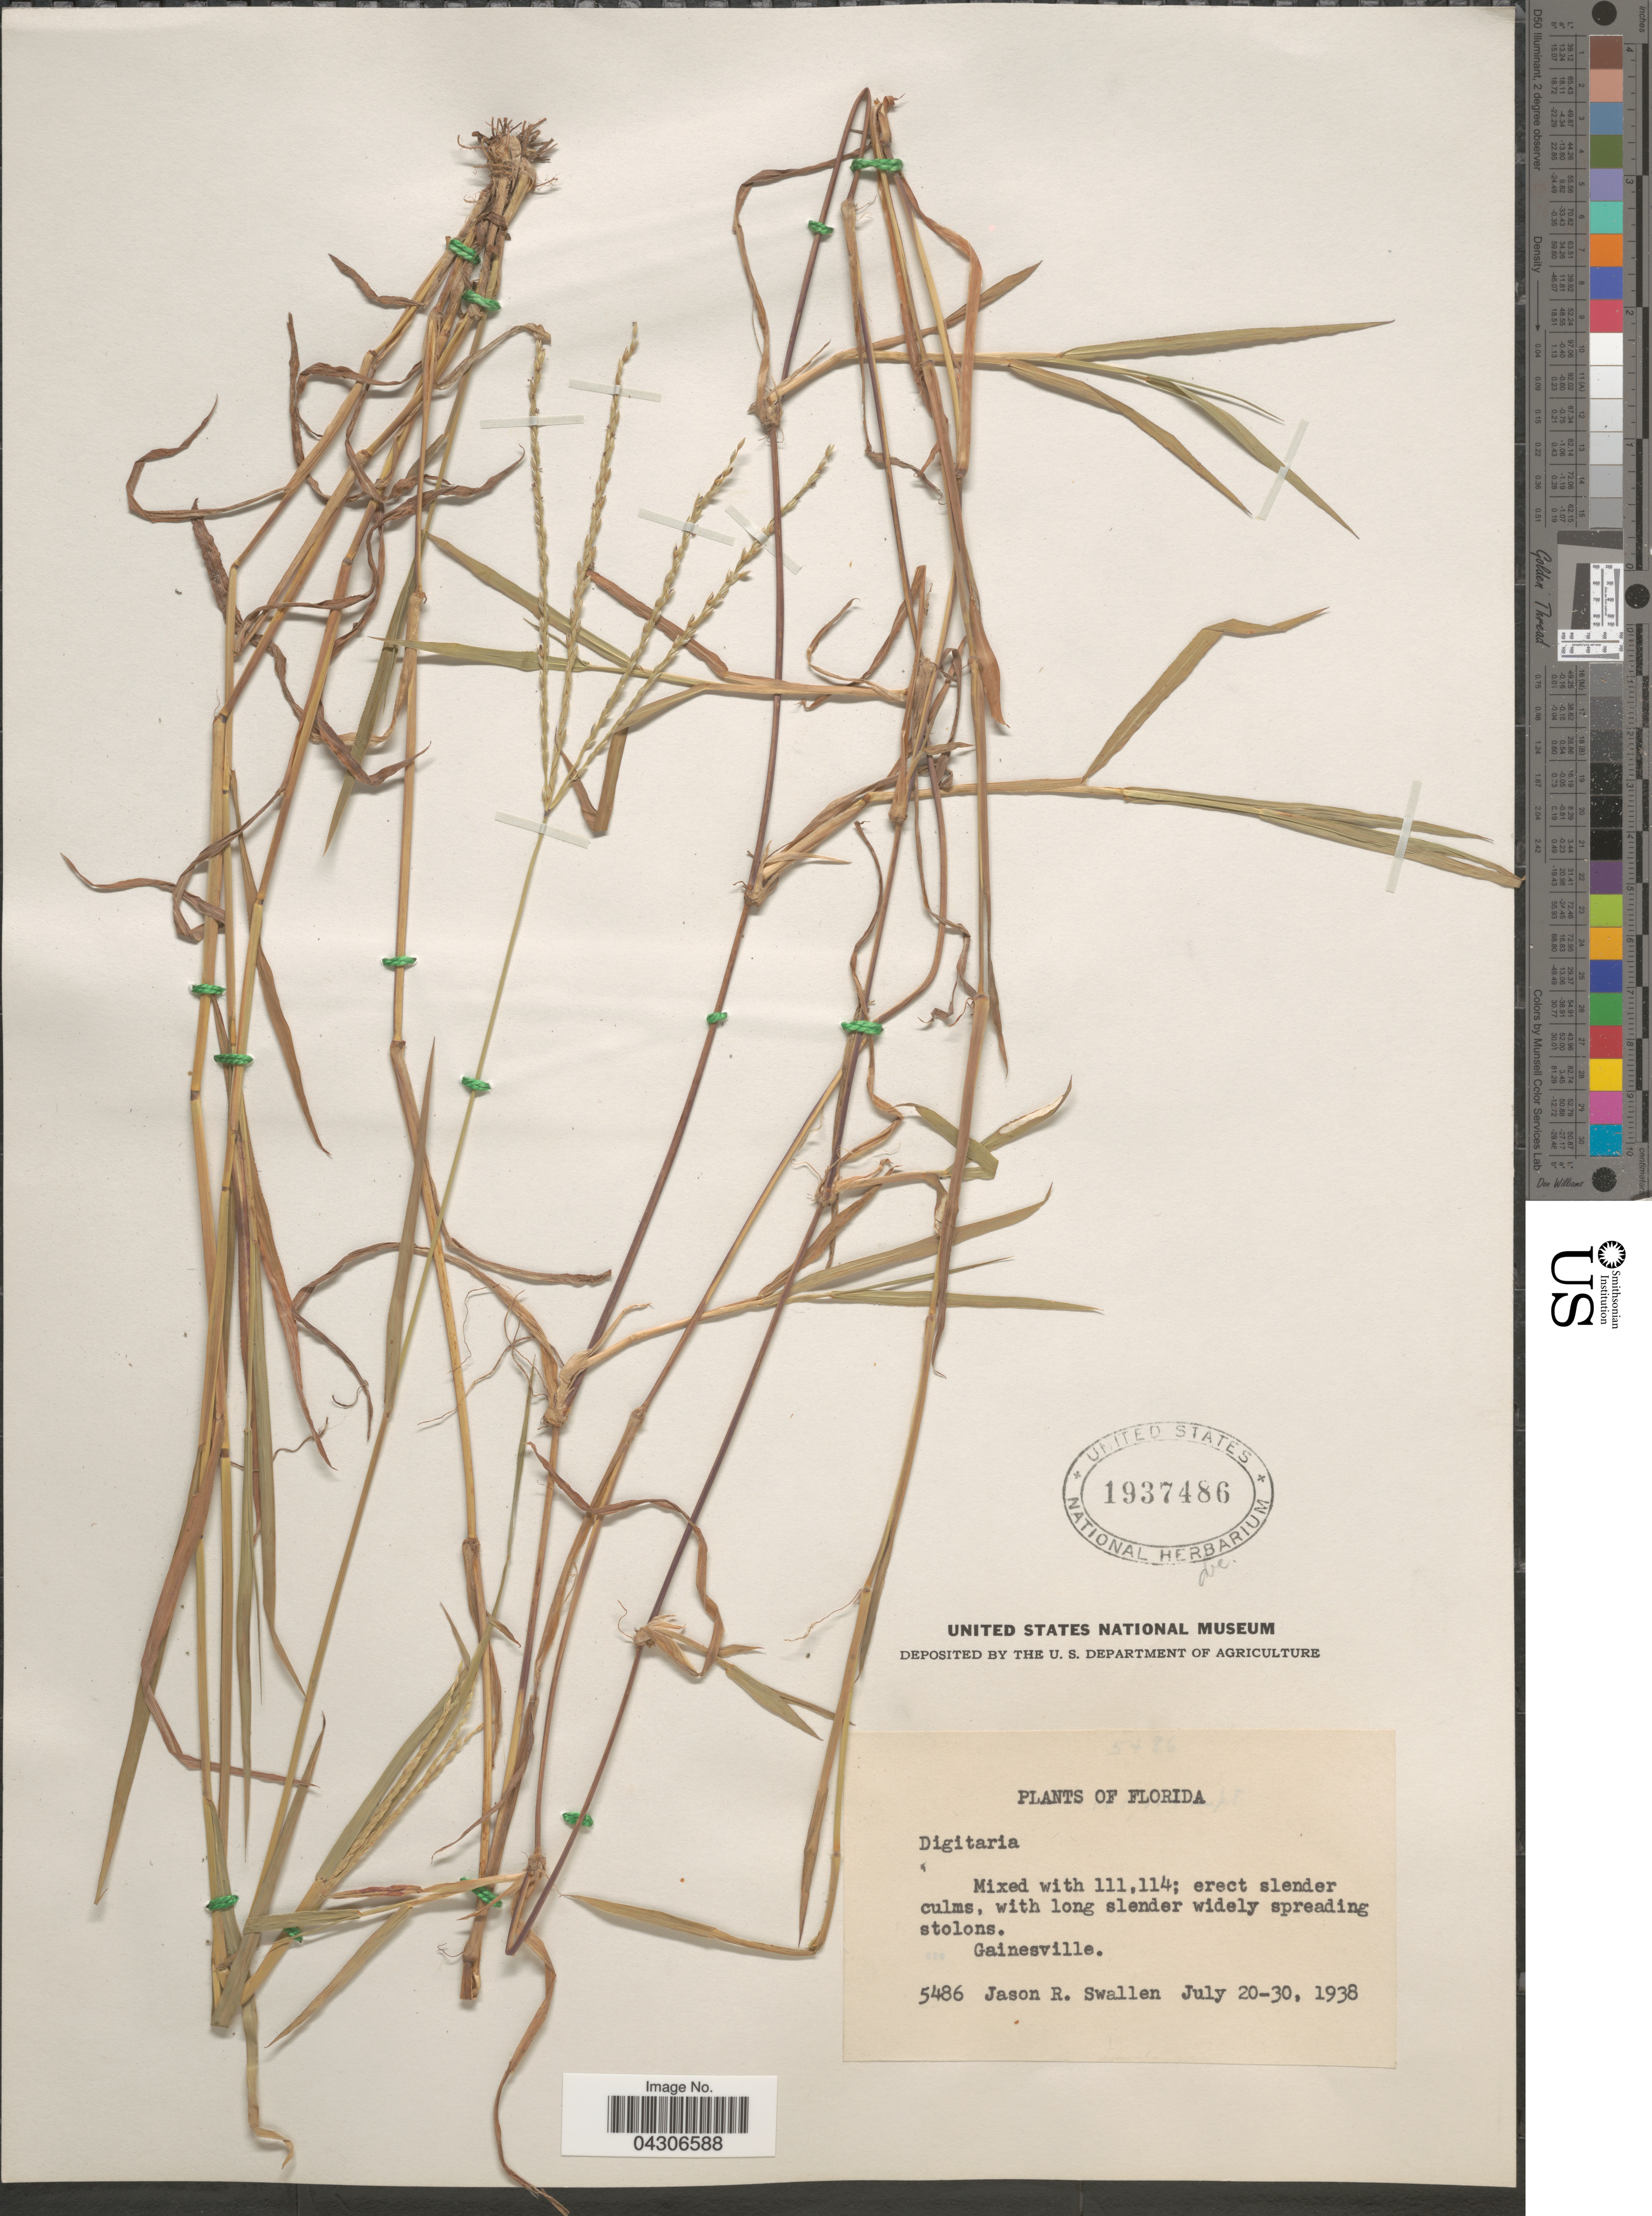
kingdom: Plantae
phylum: Tracheophyta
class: Liliopsida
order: Poales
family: Poaceae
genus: Digitaria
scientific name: Digitaria sp.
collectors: J. R. Swallen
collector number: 5486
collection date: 1938-07-20/1938-07-30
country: United States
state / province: Florida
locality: Gainesville.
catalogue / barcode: US 1937486